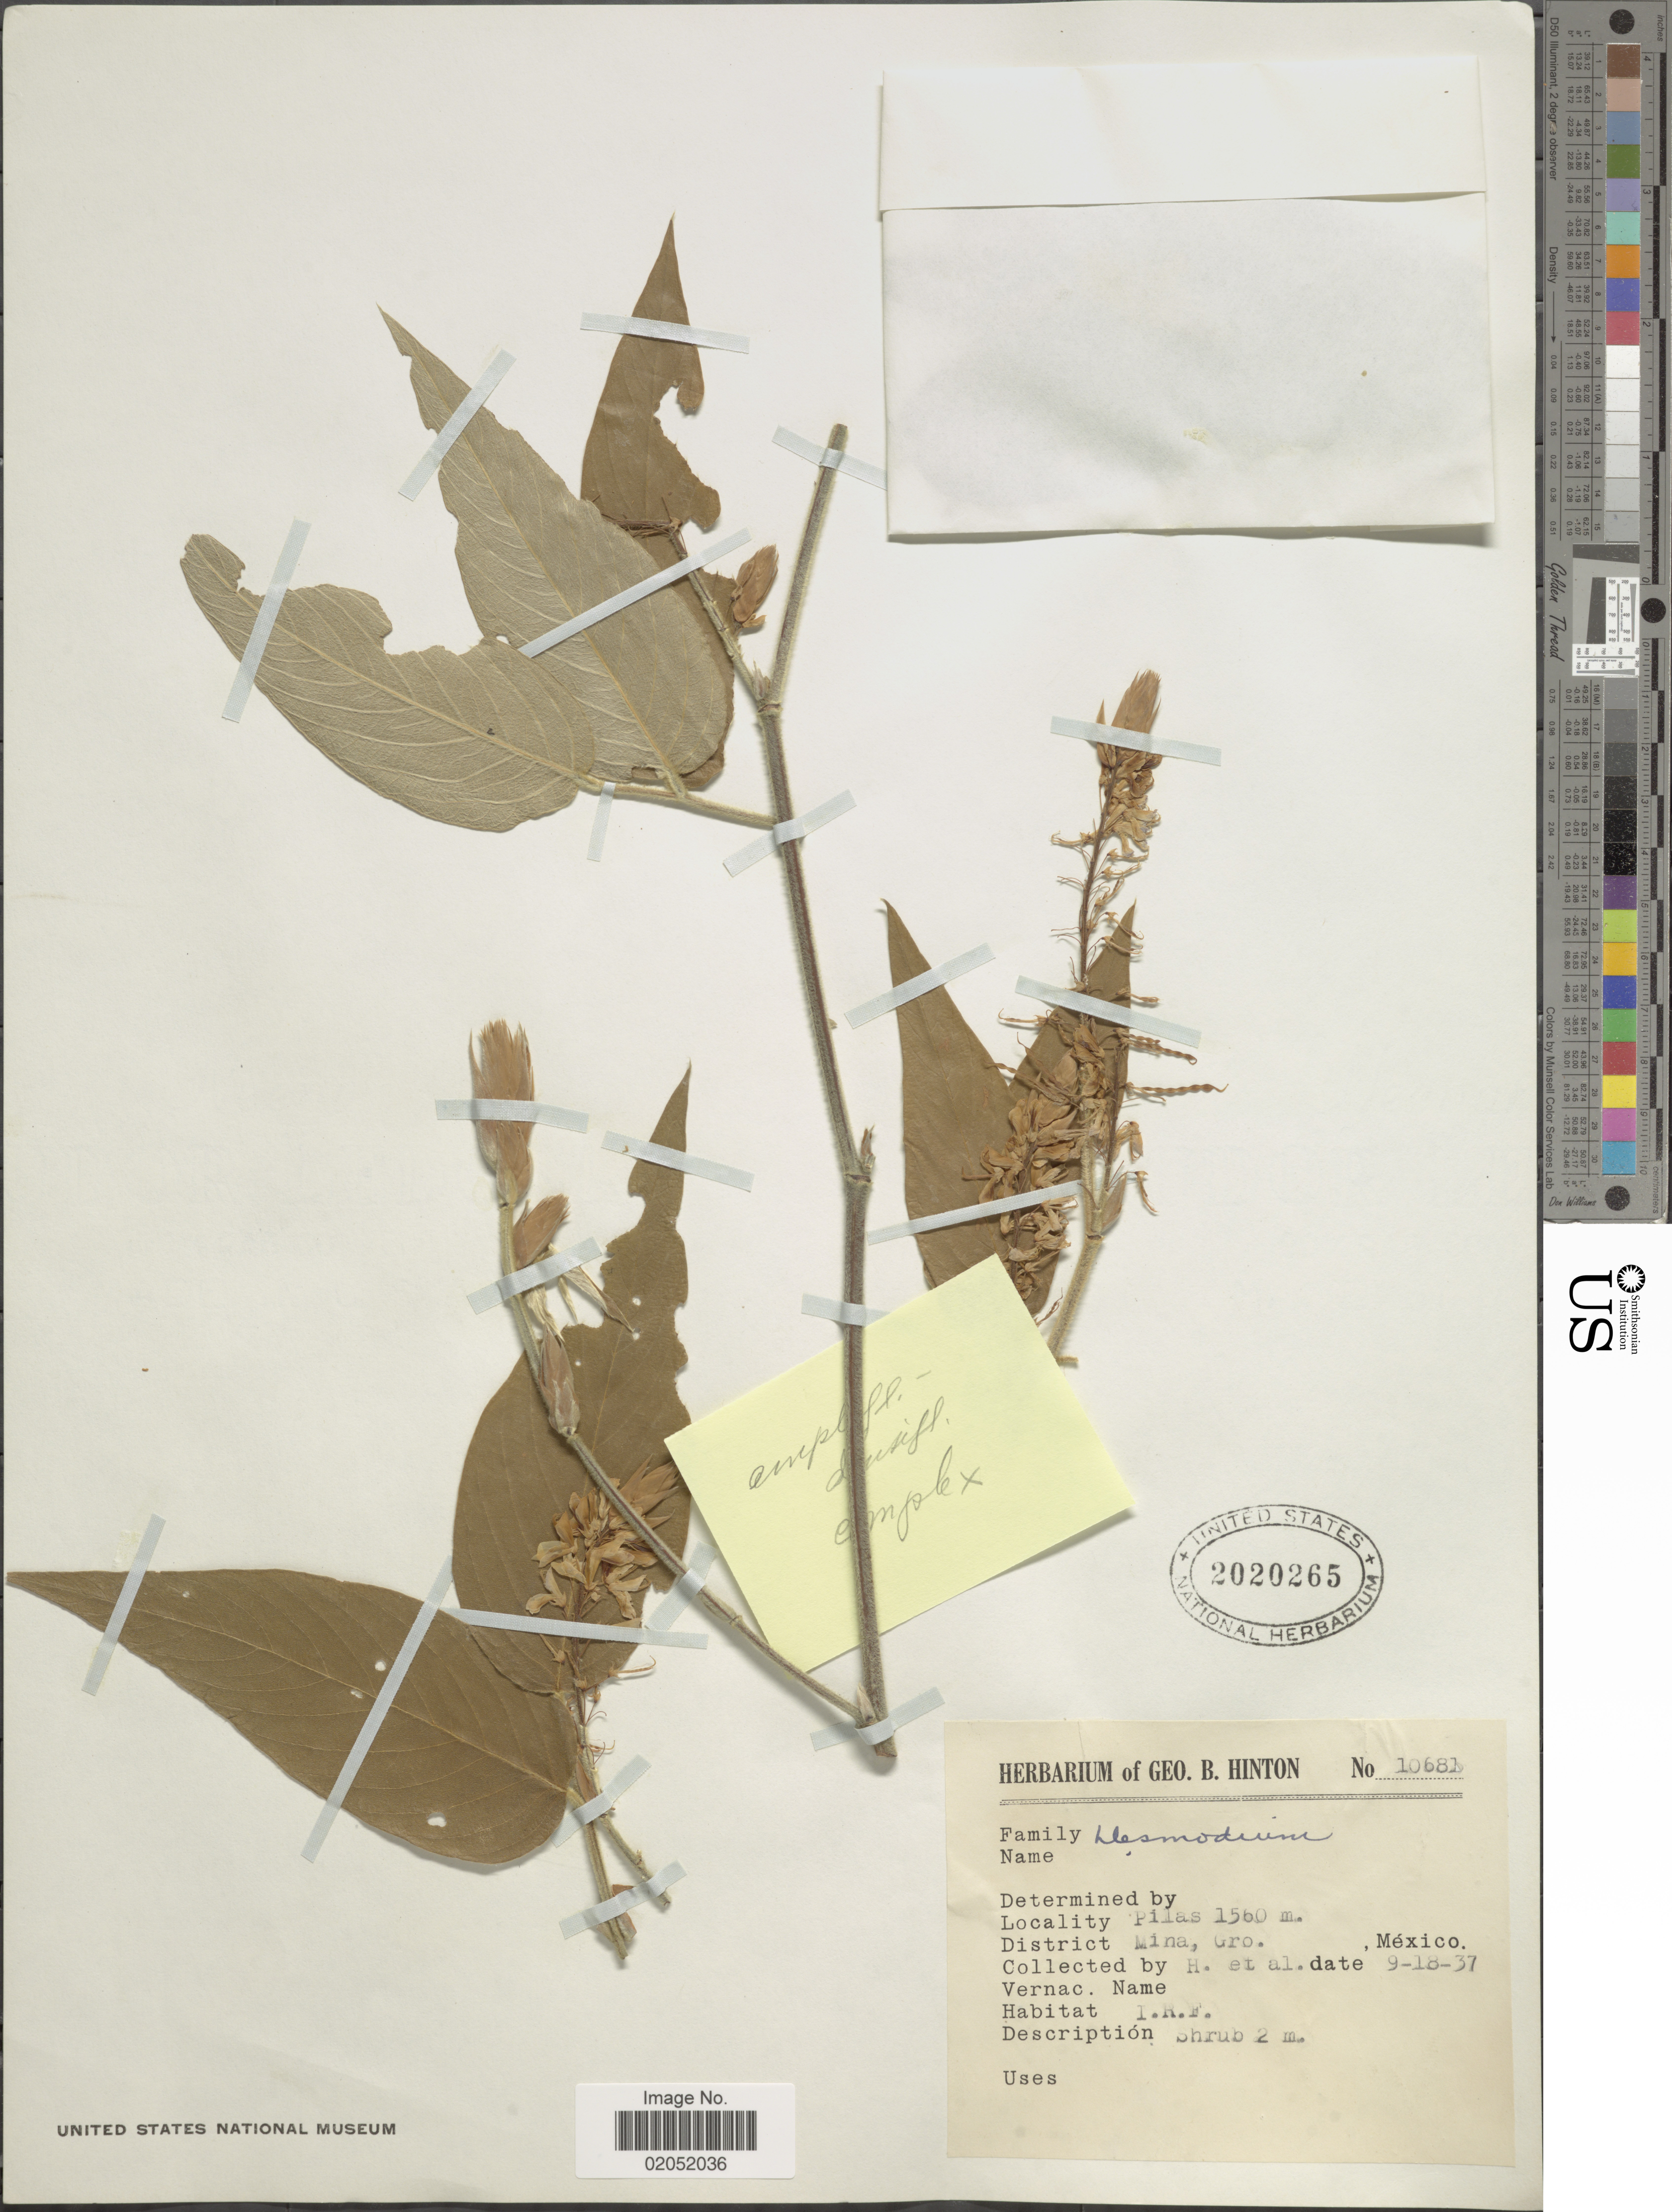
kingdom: Plantae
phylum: Tracheophyta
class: Magnoliopsida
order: Fabales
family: Fabaceae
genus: Desmodium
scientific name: Desmodium amplifolium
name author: Hemsl.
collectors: G. B. Hinton & et al.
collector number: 10681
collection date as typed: Transcribed d/m/y: 18/9/37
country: Mexico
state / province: Guerrero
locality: Pilas. District Mina.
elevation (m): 1500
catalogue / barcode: US 2020265